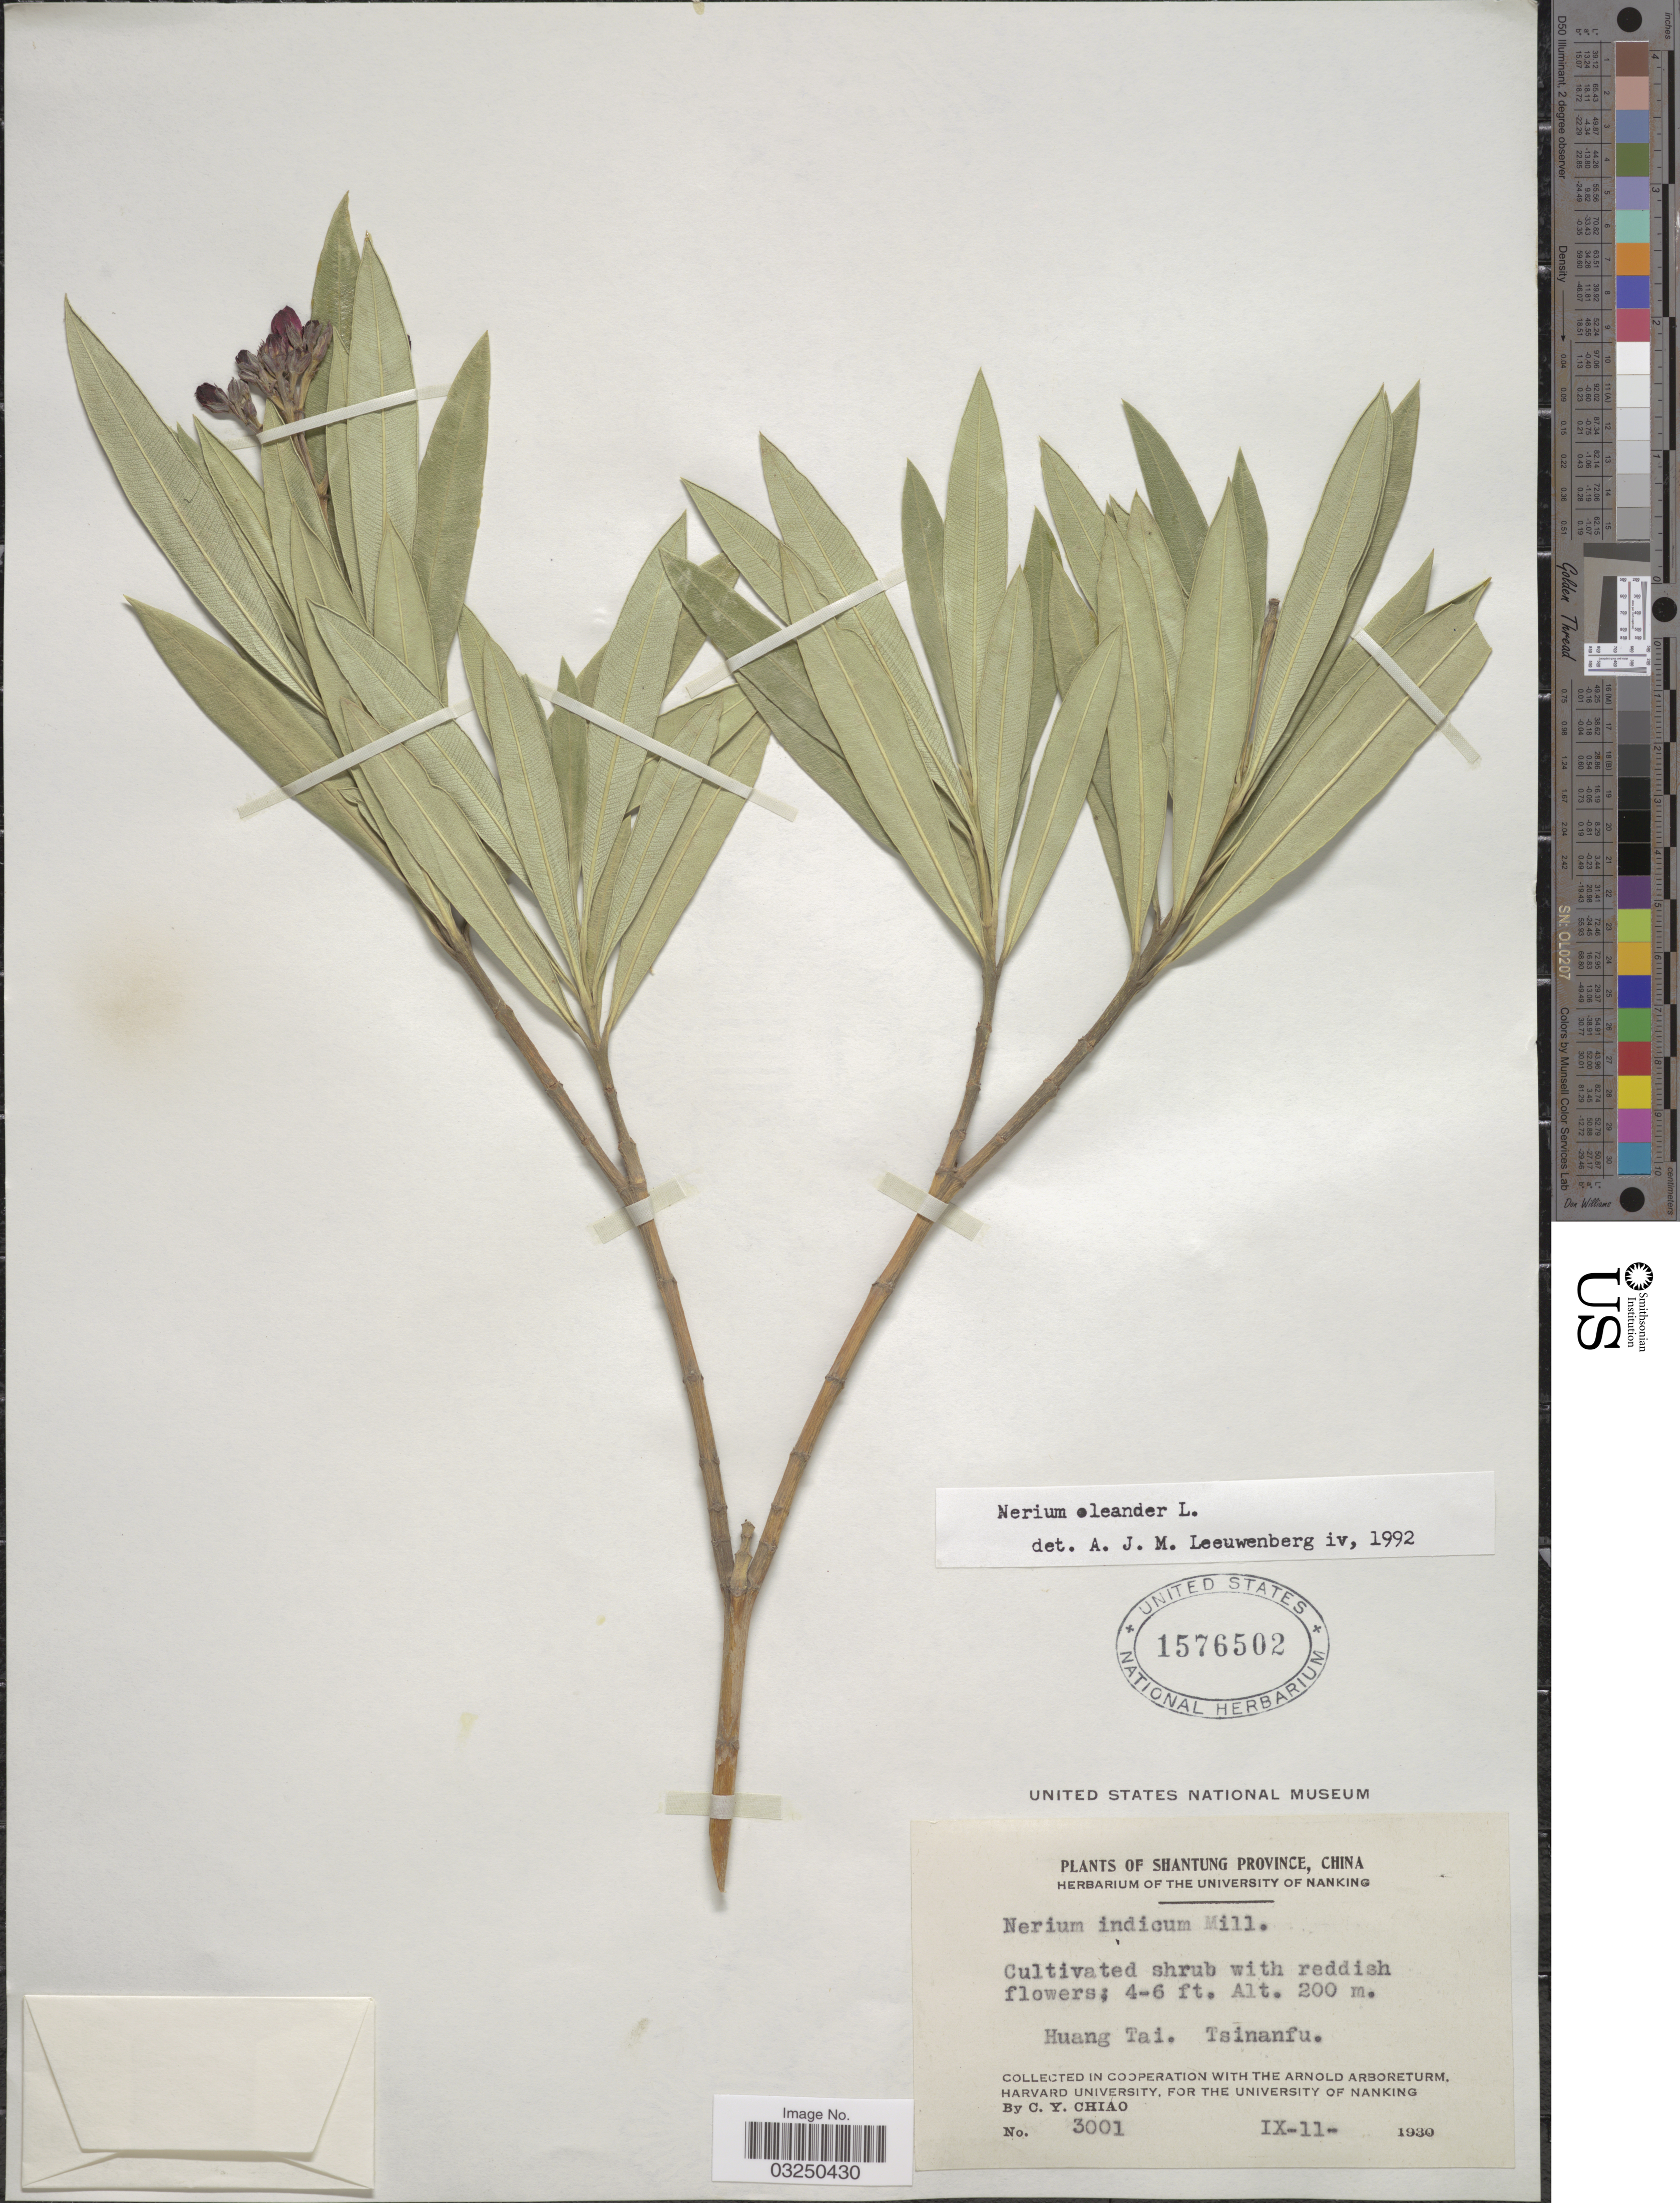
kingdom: Plantae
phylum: Tracheophyta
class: Magnoliopsida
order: Gentianales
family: Apocynaceae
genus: Nerium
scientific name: Nerium oleander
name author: L.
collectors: C. Y. Chiao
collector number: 3001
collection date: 1930-09-11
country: China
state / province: Shandong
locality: Shantung Province. Huang Tai. Tsinanfu.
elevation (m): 200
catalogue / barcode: US 1576502